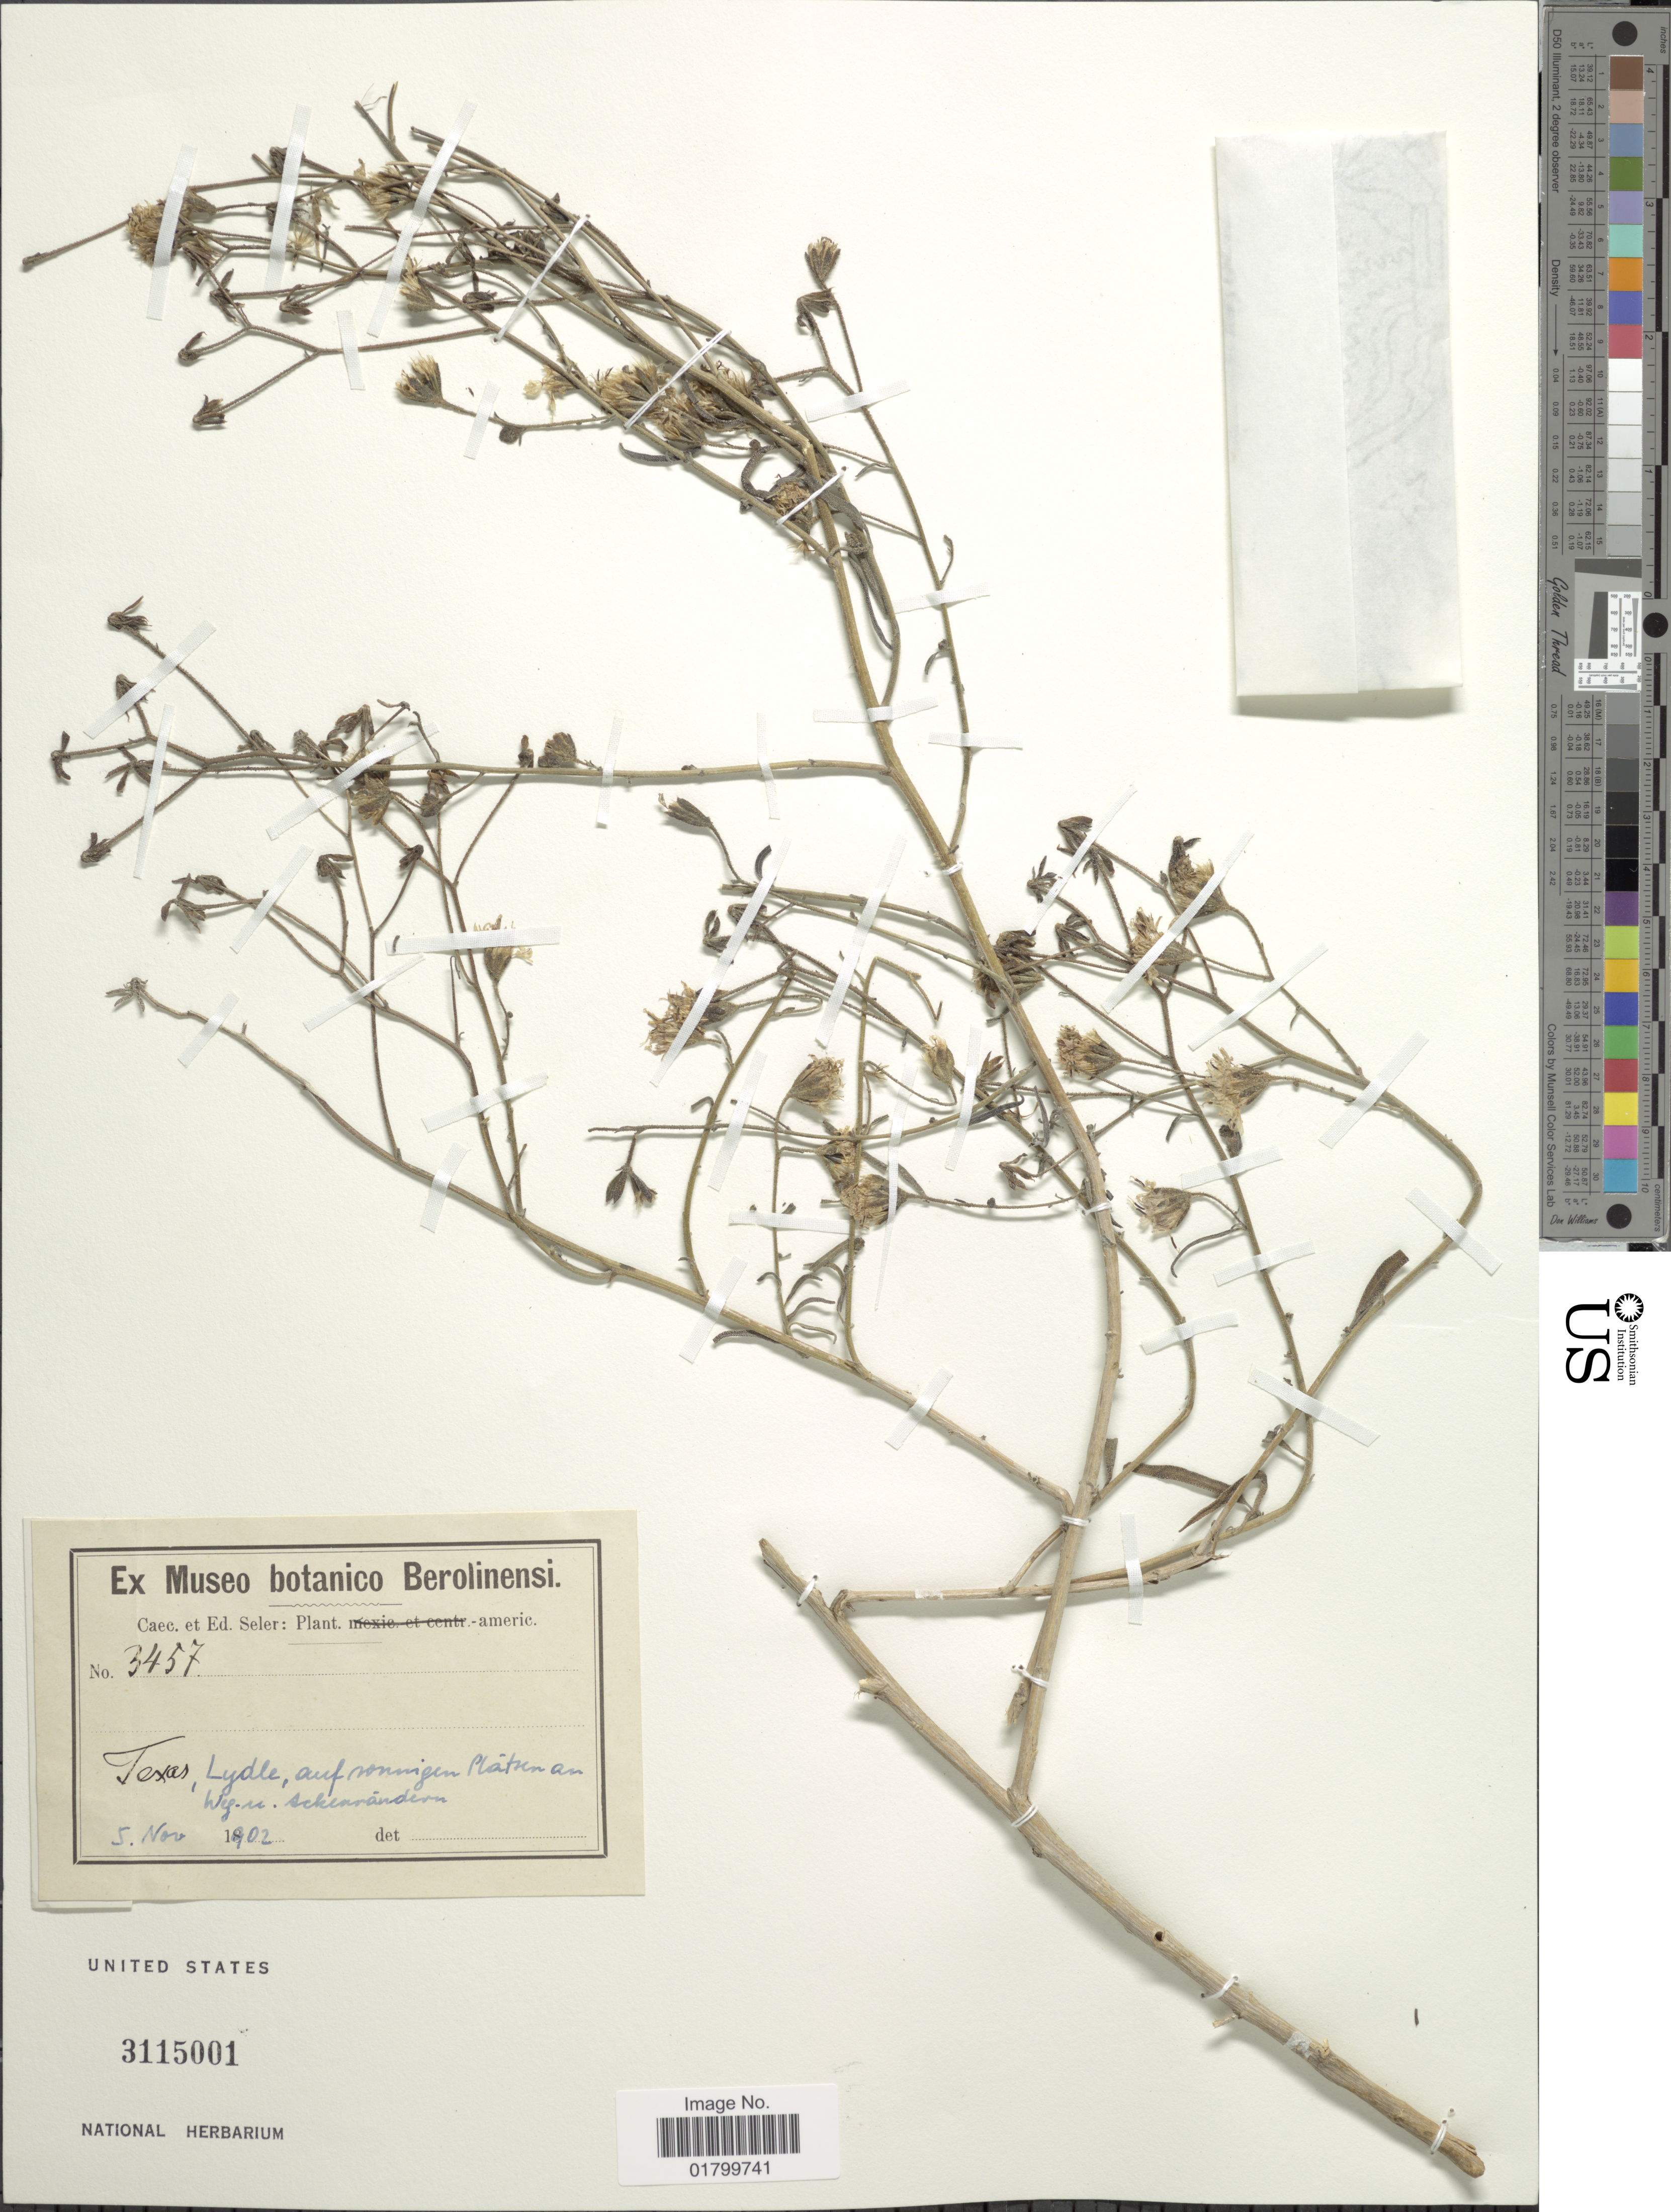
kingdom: Plantae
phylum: Tracheophyta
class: Magnoliopsida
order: Asterales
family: Asteraceae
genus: Palafoxia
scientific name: Palafoxia rosea var. rosea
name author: (Bush) Cory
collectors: ex Caec. et Ed Seler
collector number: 3457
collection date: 1902-11-05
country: United States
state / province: Texas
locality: Lydle, auf nomigen platsen an wegen u. schenranden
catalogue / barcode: US 3115001